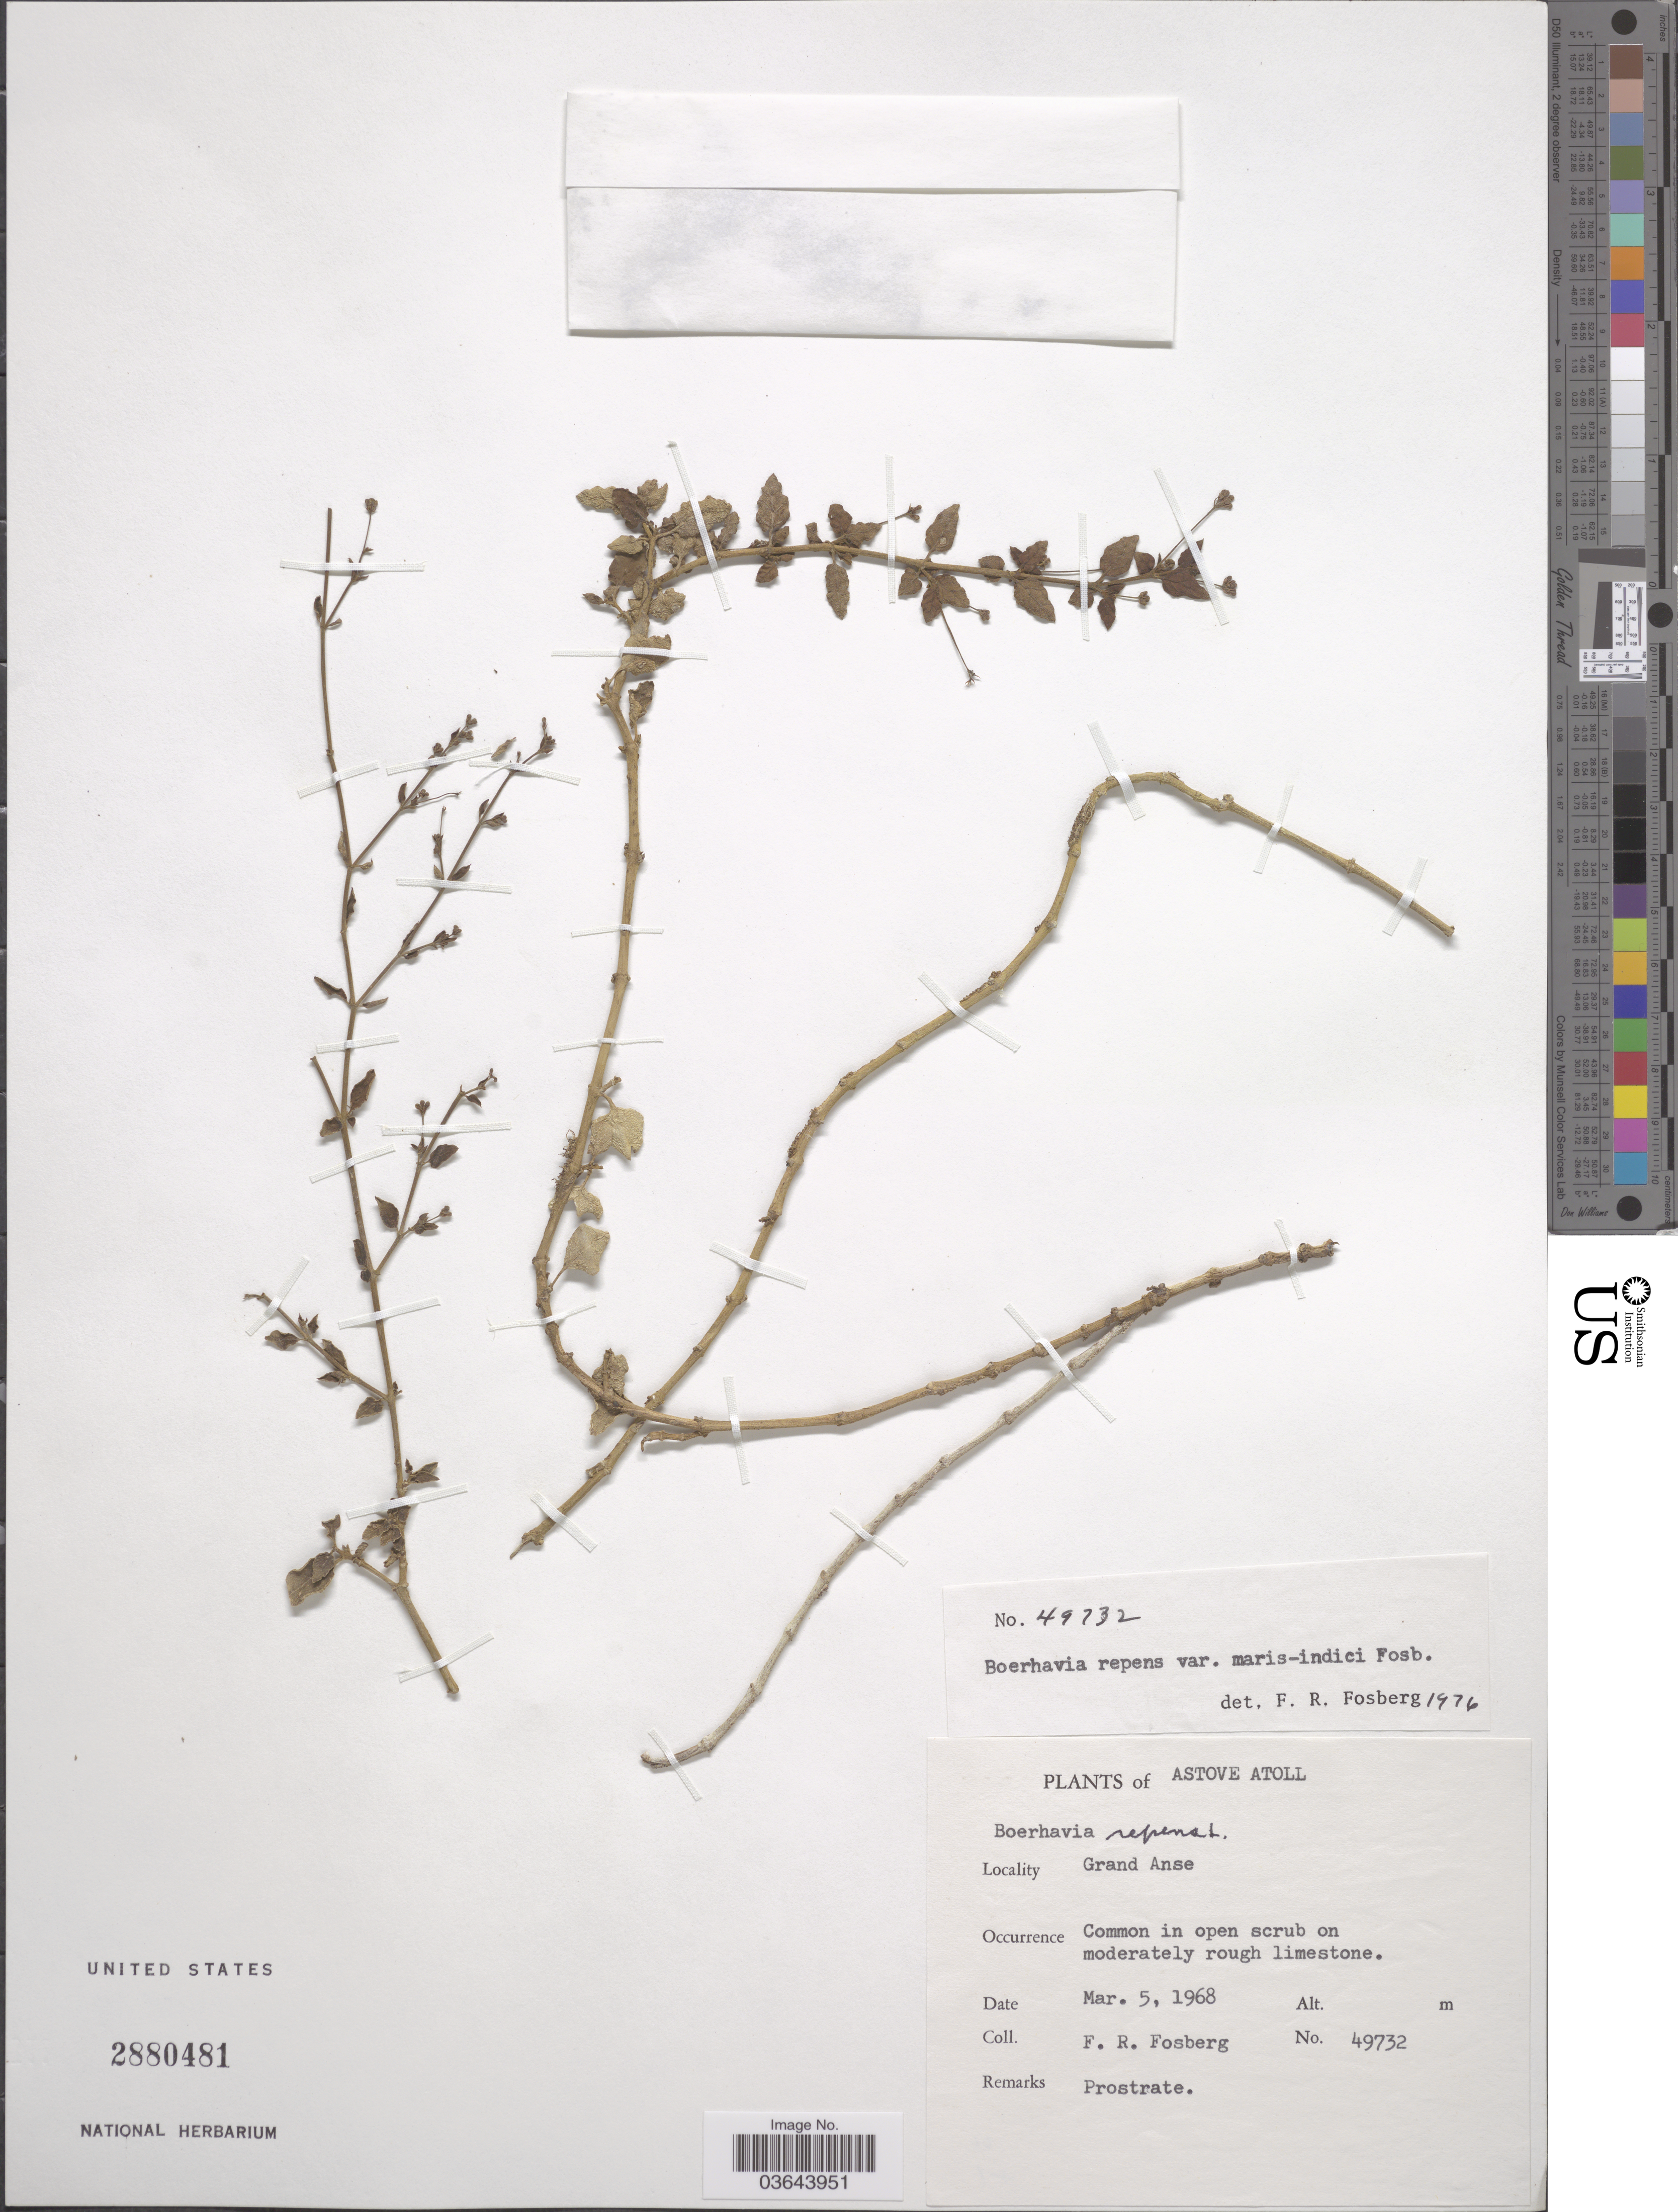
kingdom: Plantae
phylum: Tracheophyta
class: Magnoliopsida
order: Caryophyllales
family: Nyctaginaceae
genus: Boerhavia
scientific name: Boerhavia repens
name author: L.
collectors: F. R. Fosberg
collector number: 49732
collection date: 1968-03-05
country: Seychelles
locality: Astove Atoll. Grand Anse.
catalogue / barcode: US 2880481